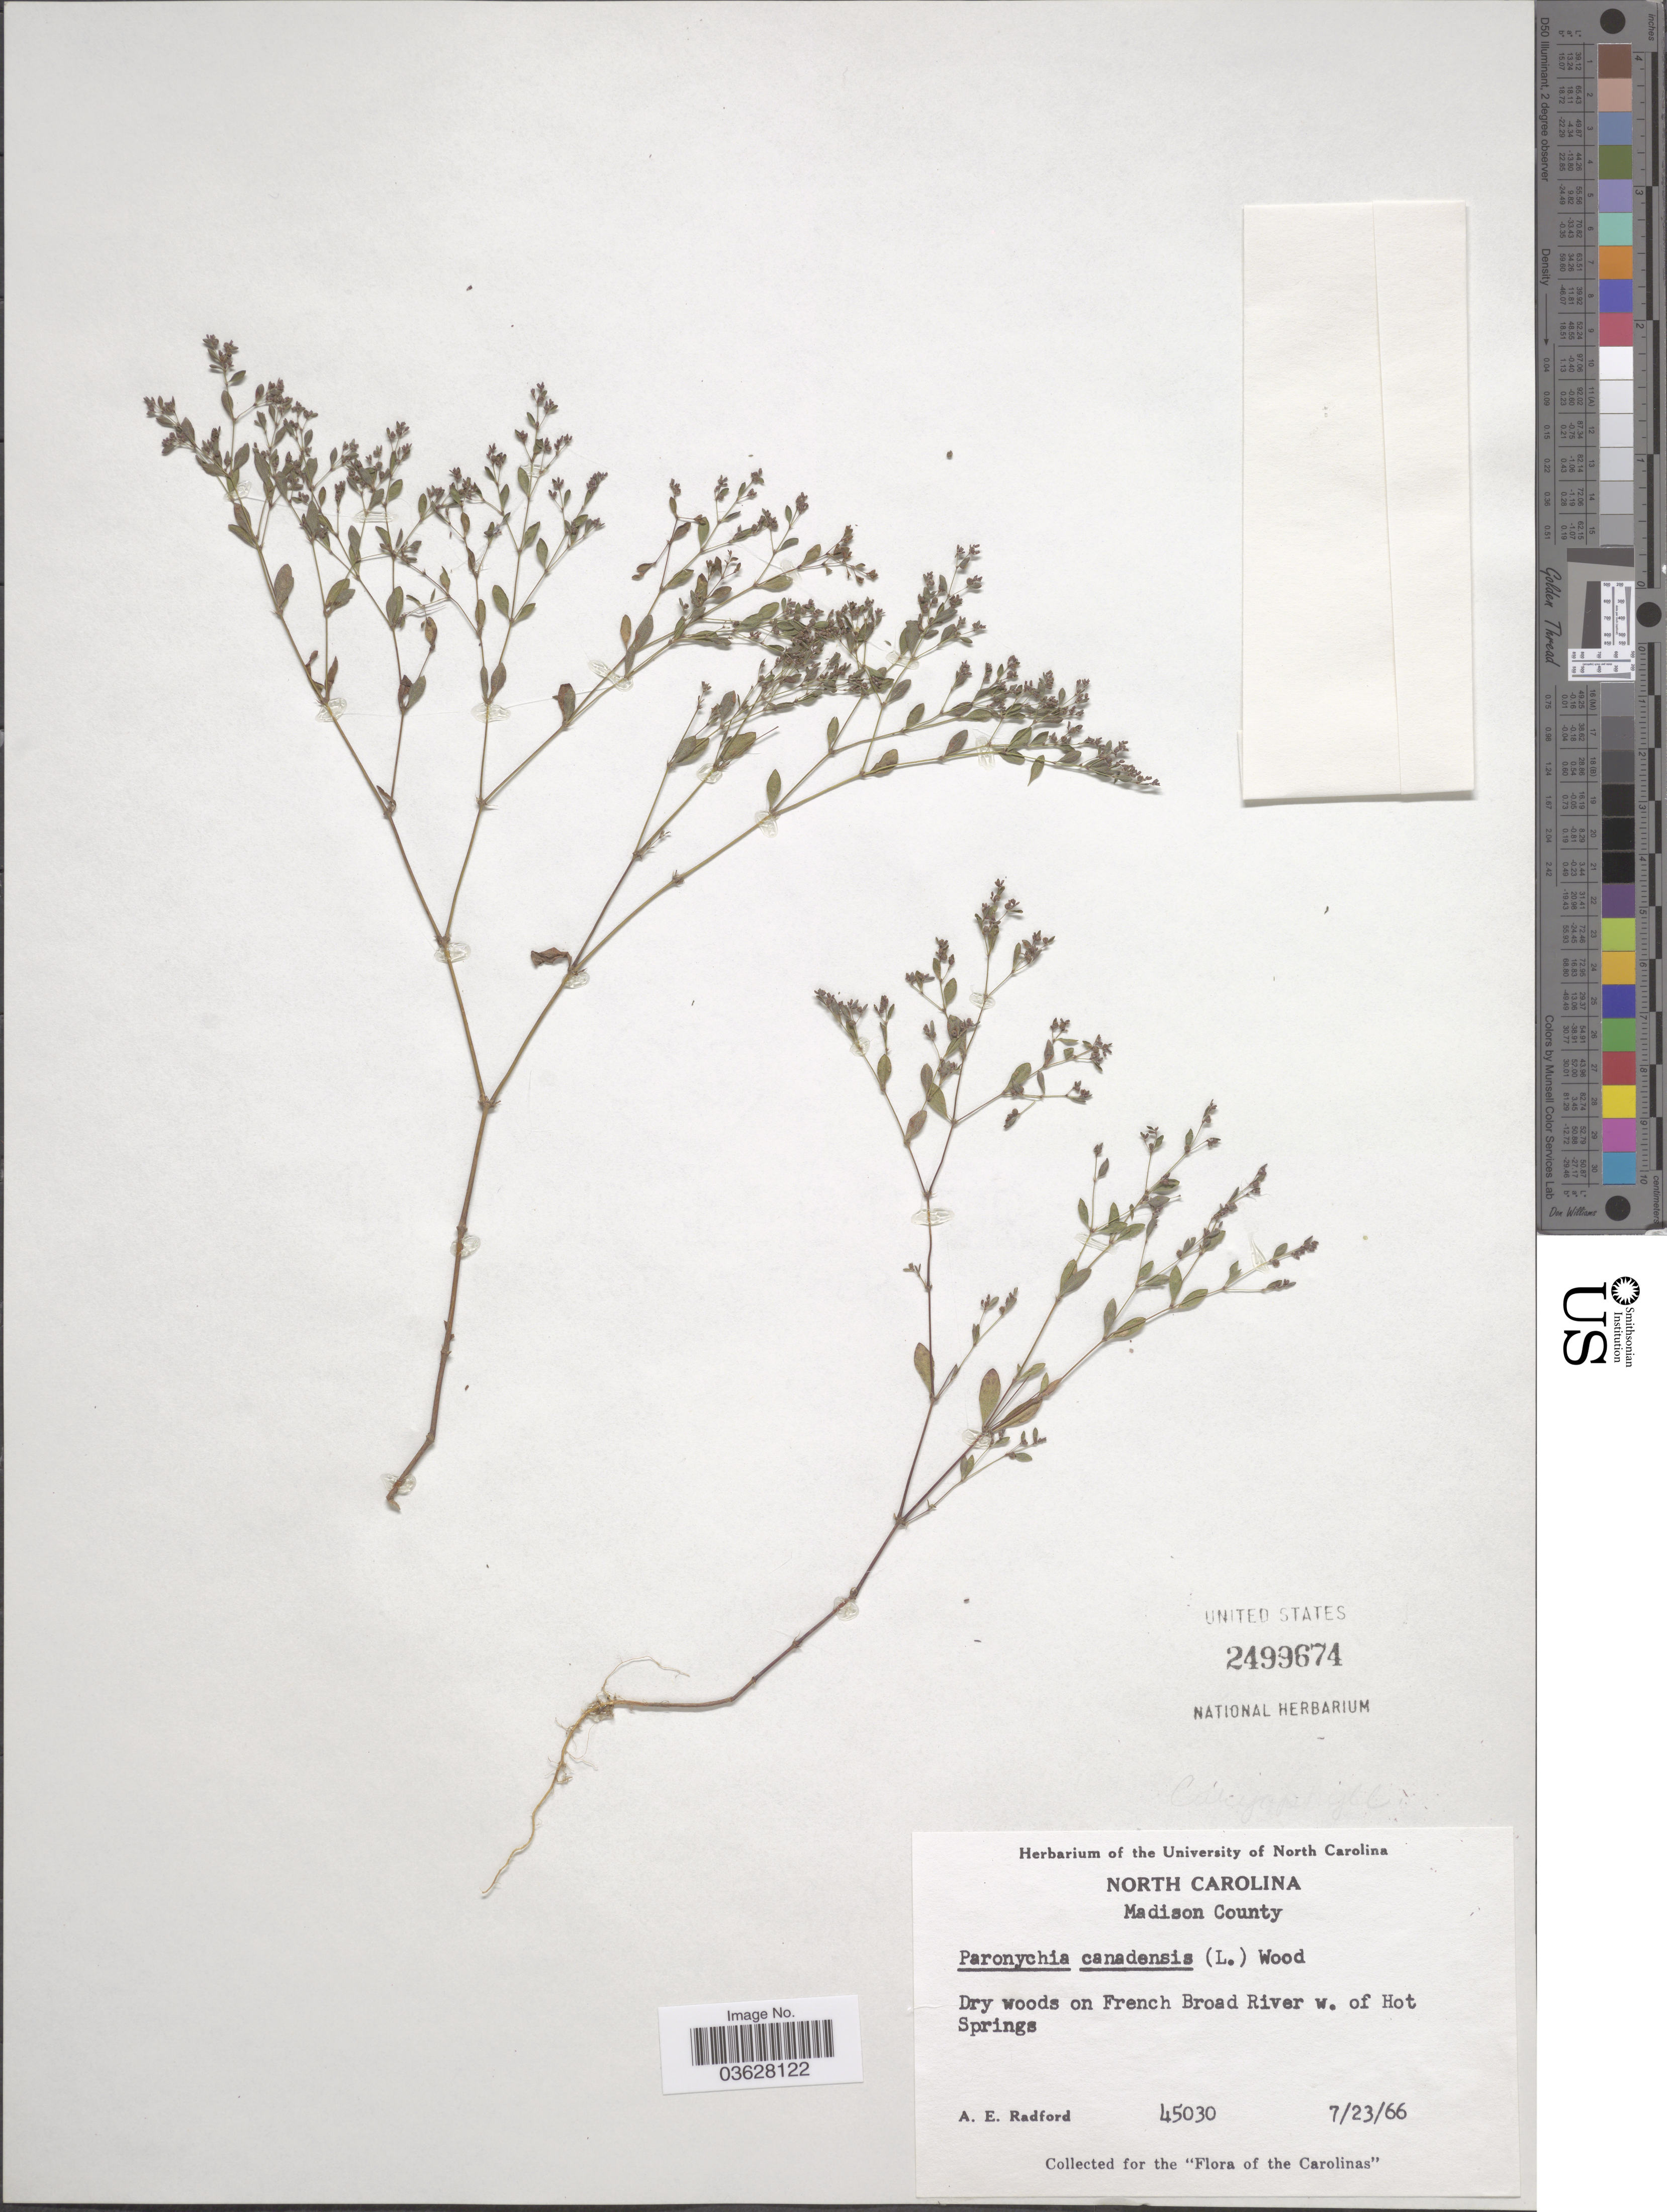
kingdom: Plantae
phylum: Tracheophyta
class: Magnoliopsida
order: Caryophyllales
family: Caryophyllaceae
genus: Paronychia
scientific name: Paronychia canadensis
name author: (L.) Alph. Wood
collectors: A. E. Radford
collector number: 45030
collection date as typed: Transcribed d/m/y: 23/7/66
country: United States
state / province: North Carolina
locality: Madison County. Dry woods on French Broad River w. of Hot Springs.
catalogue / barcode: US 2499674